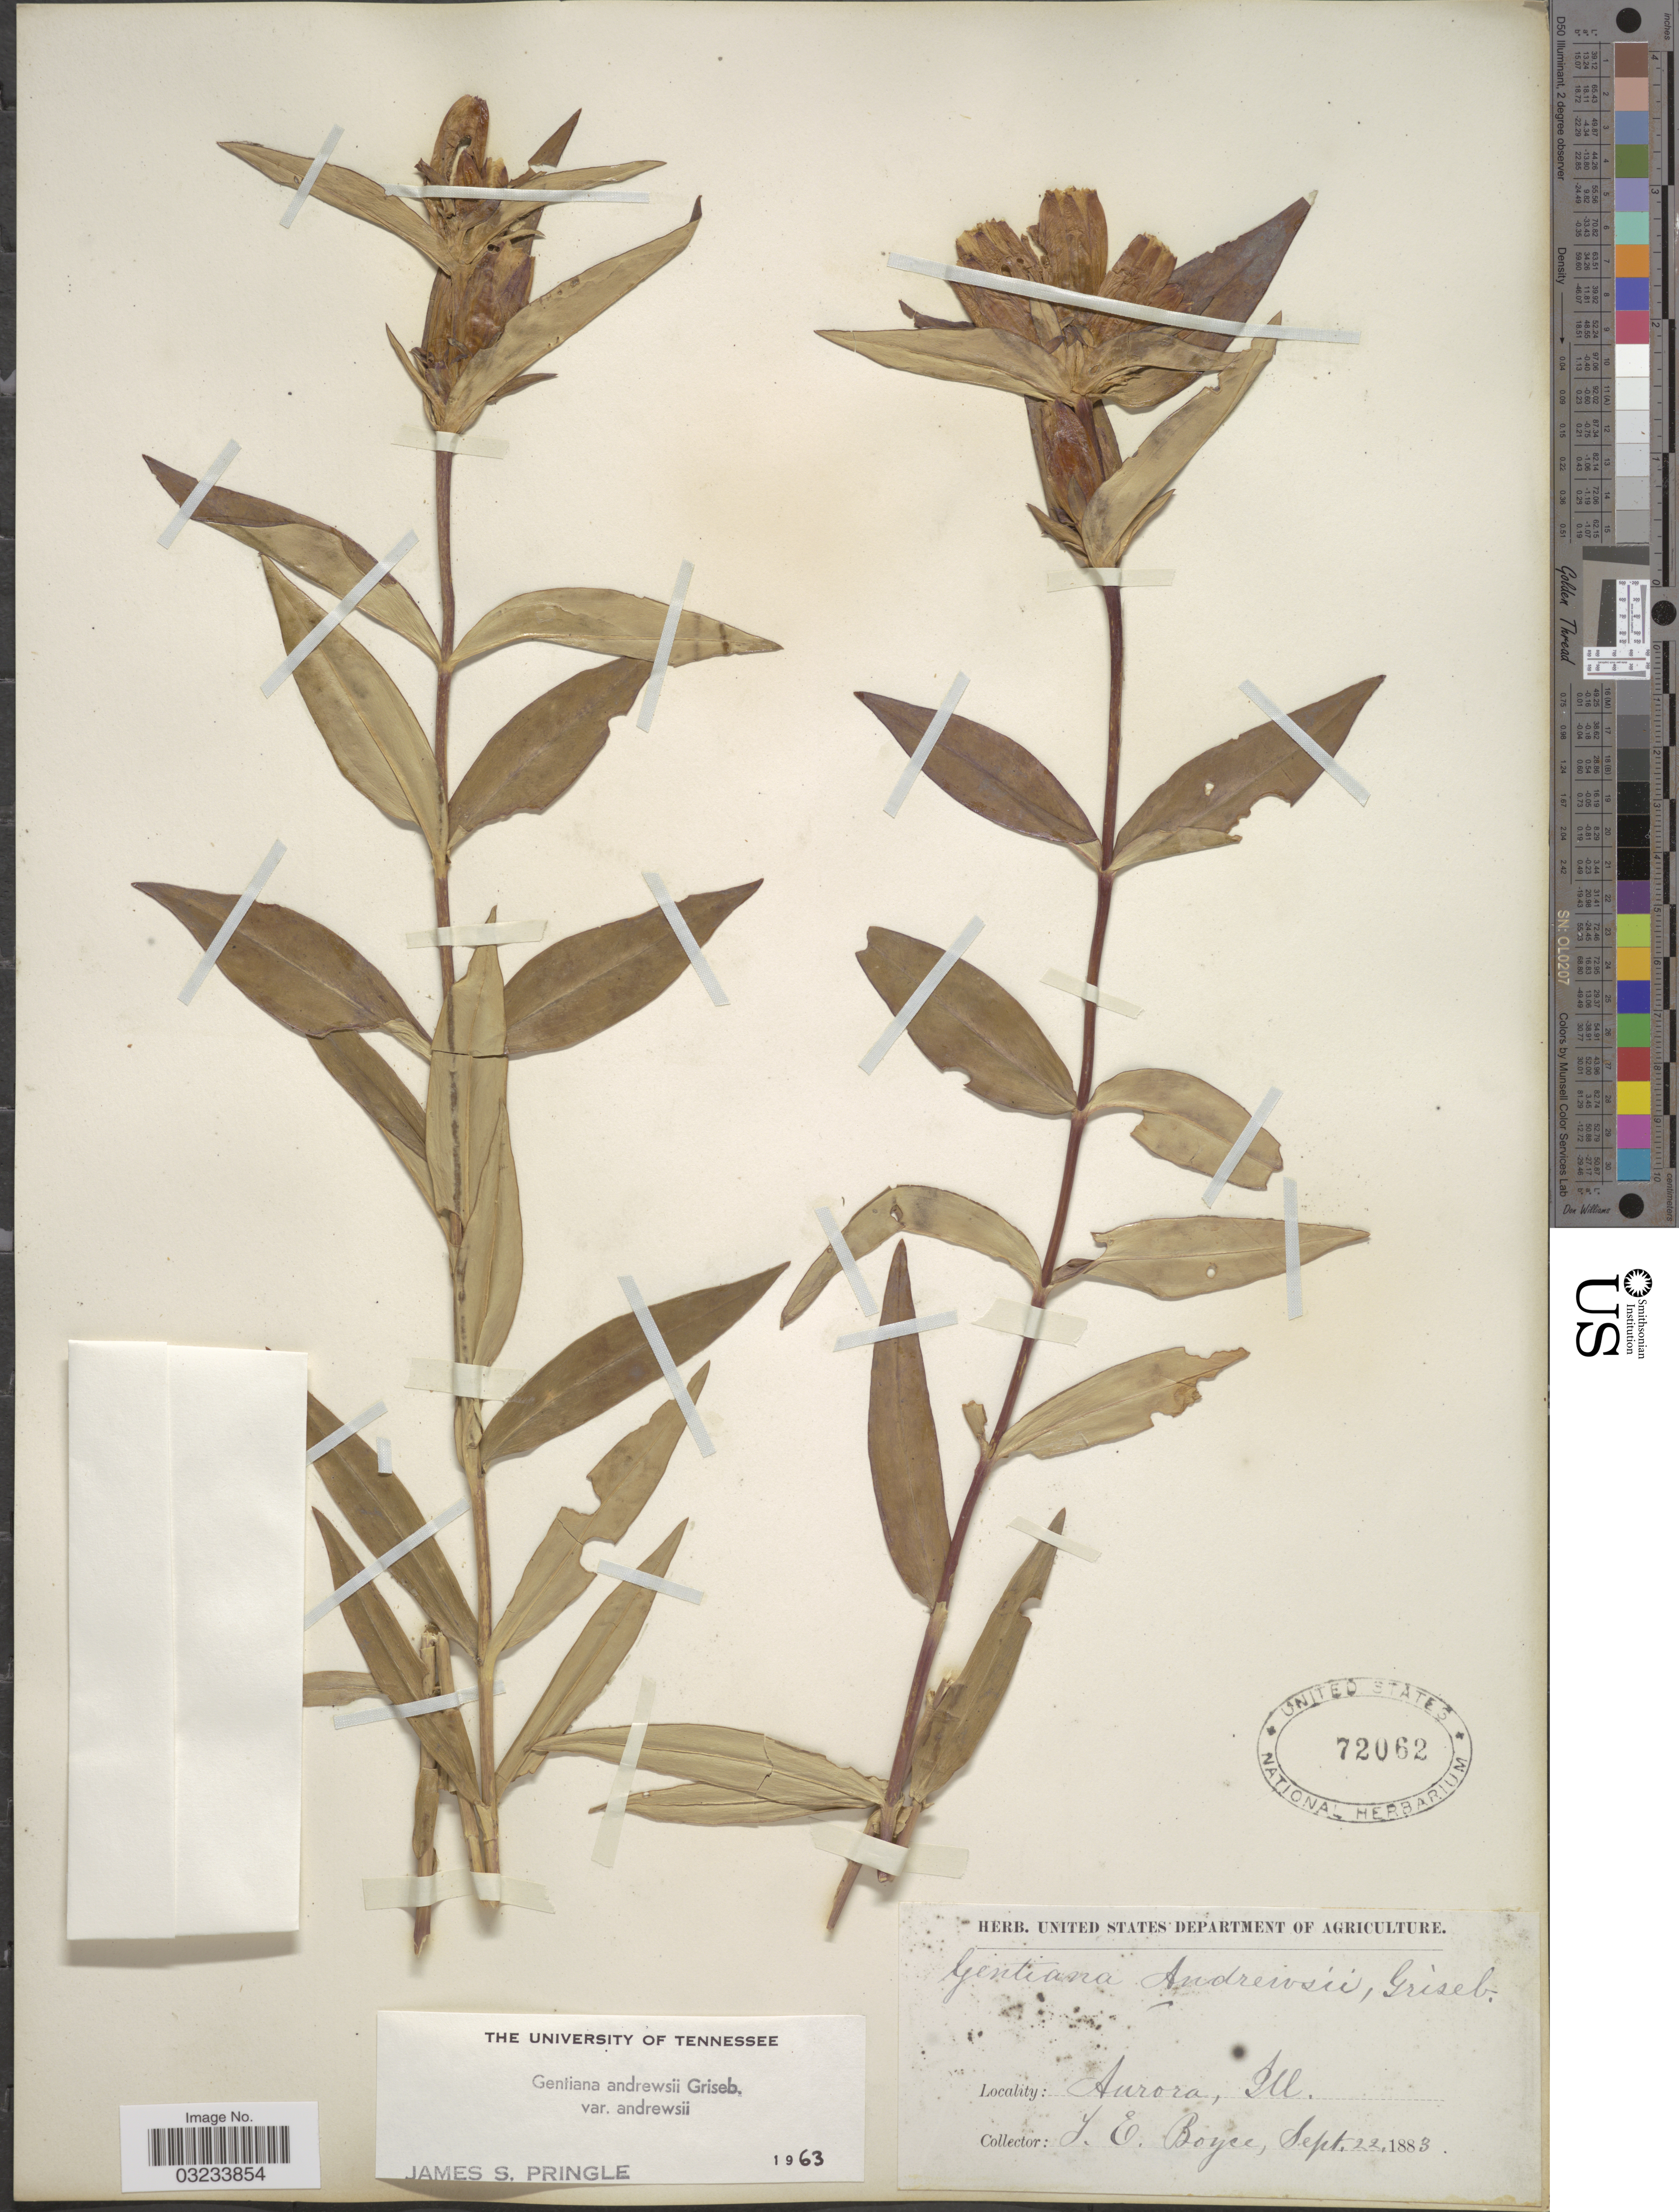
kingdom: Plantae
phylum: Tracheophyta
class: Magnoliopsida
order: Gentianales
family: Gentianaceae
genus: Gentiana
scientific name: Gentiana andrewsii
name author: Griseb.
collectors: Y. Boyce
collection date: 1883-09-22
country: United States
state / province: Illinois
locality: Aurora.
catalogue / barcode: US 72062